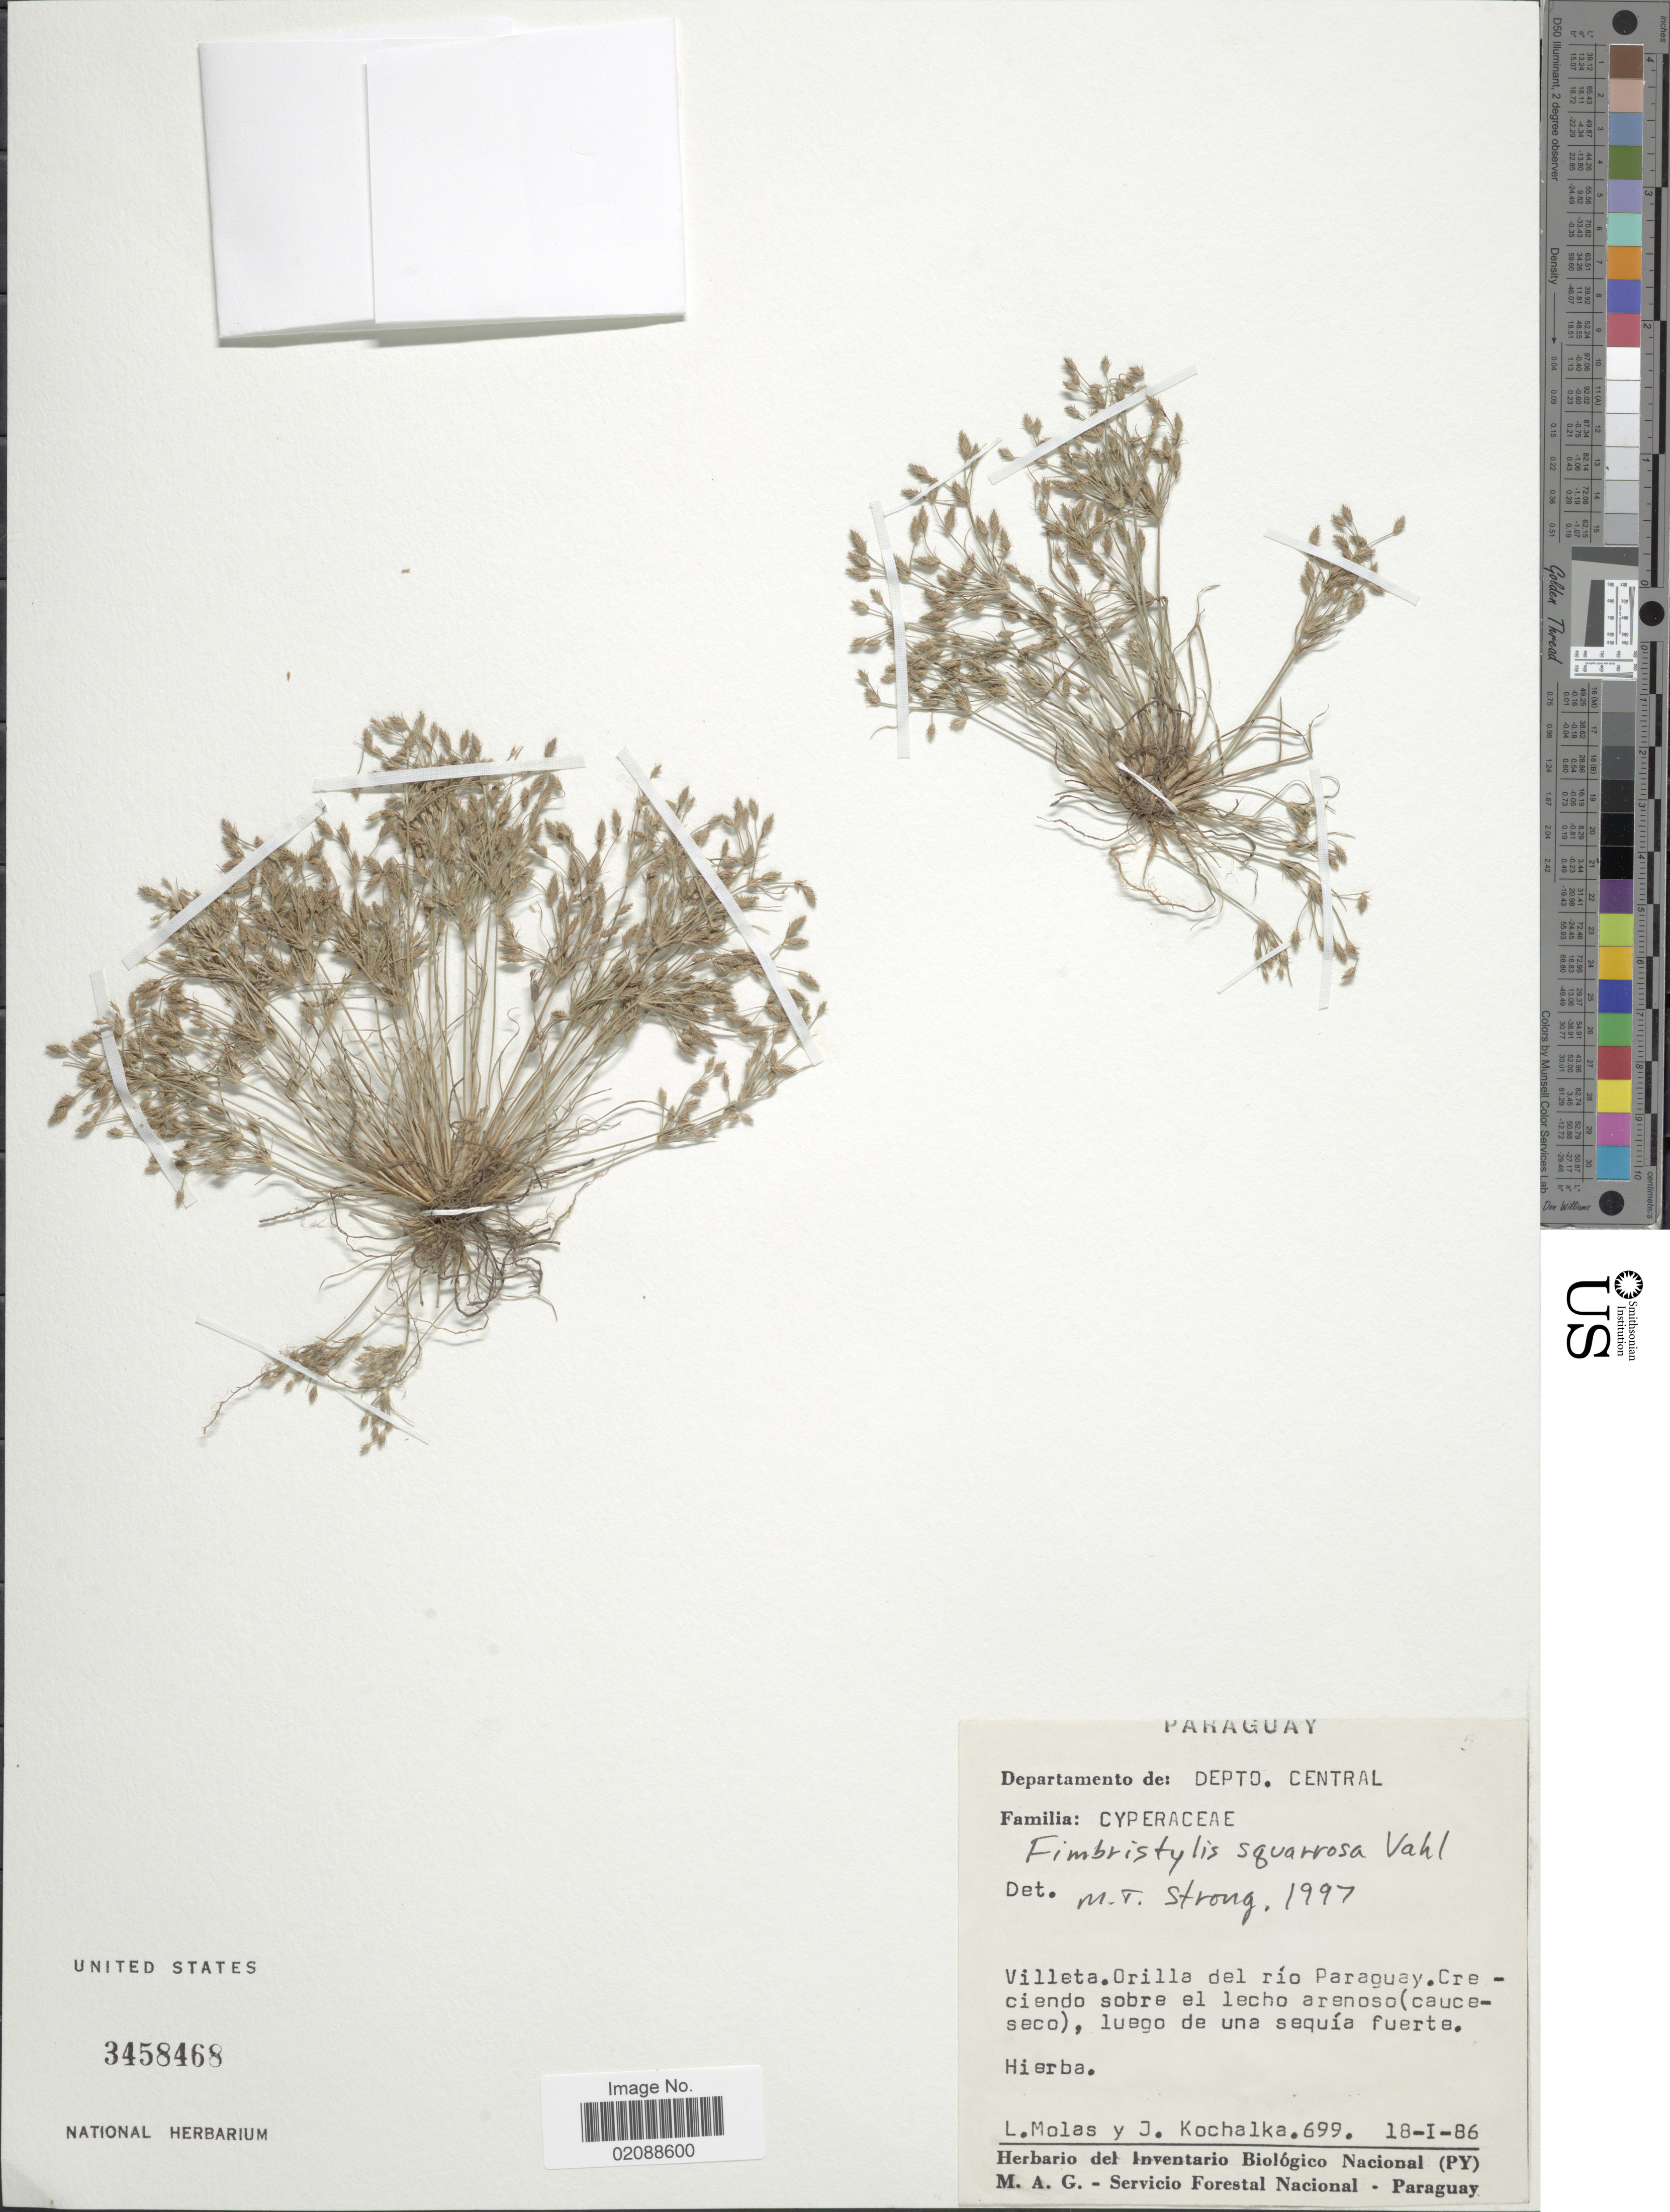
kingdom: Plantae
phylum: Tracheophyta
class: Liliopsida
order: Poales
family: Cyperaceae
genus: Fimbristylis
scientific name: Fimbristylis squarrosa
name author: Vahl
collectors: L. Molas & J. Kochalka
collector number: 699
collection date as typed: Transcribed d/m/y: 18/1/86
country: Paraguay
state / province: Central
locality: Villeta. Orilla del rio Paraguay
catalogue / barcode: US 3458468